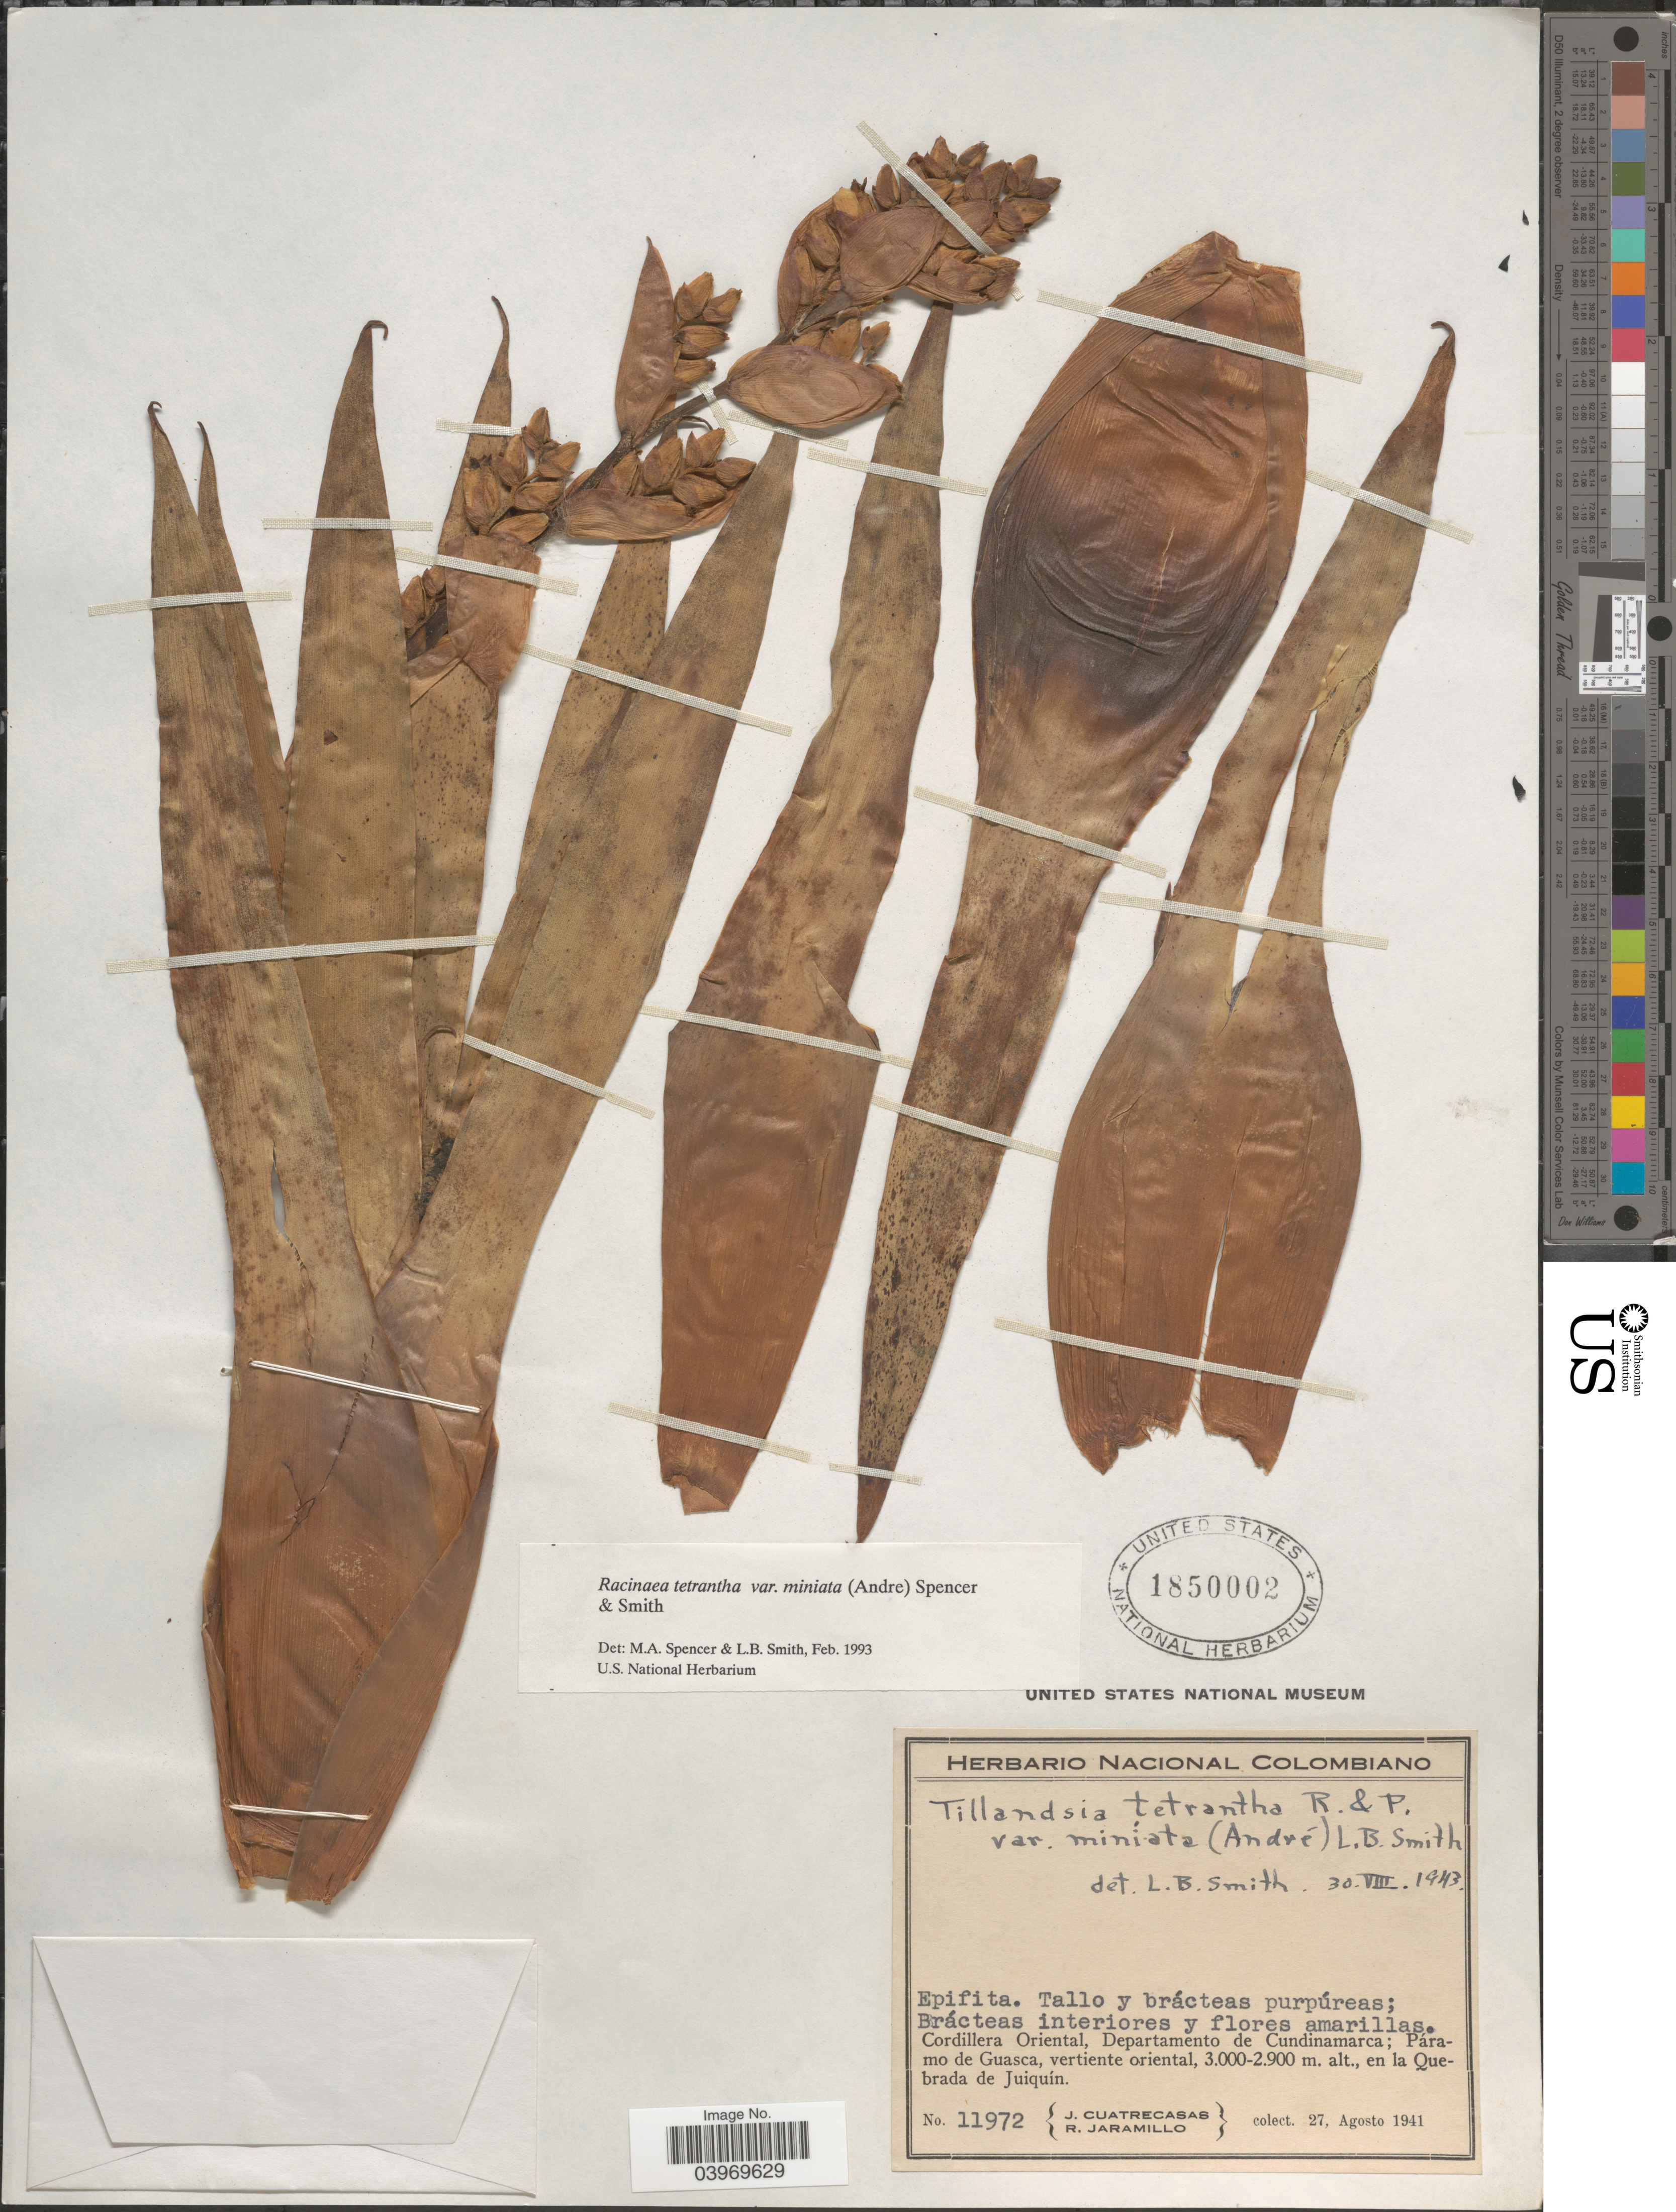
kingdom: Plantae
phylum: Tracheophyta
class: Liliopsida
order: Poales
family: Bromeliaceae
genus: Racinaea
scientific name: Racinaea tetrantha var. miniata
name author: (André) M.A. Spencer & L.B. Sm.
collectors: J. Cuatrecasas & R. Jaramillo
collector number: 11972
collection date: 1941-08-27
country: Colombia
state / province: Cundinamarca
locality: Cordillera Oriental, Departamento de Cundinamarca; Páramo de Guasca, vertiente oriental, en la Quebrada de Juiquín.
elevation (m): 2900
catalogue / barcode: US 1850002